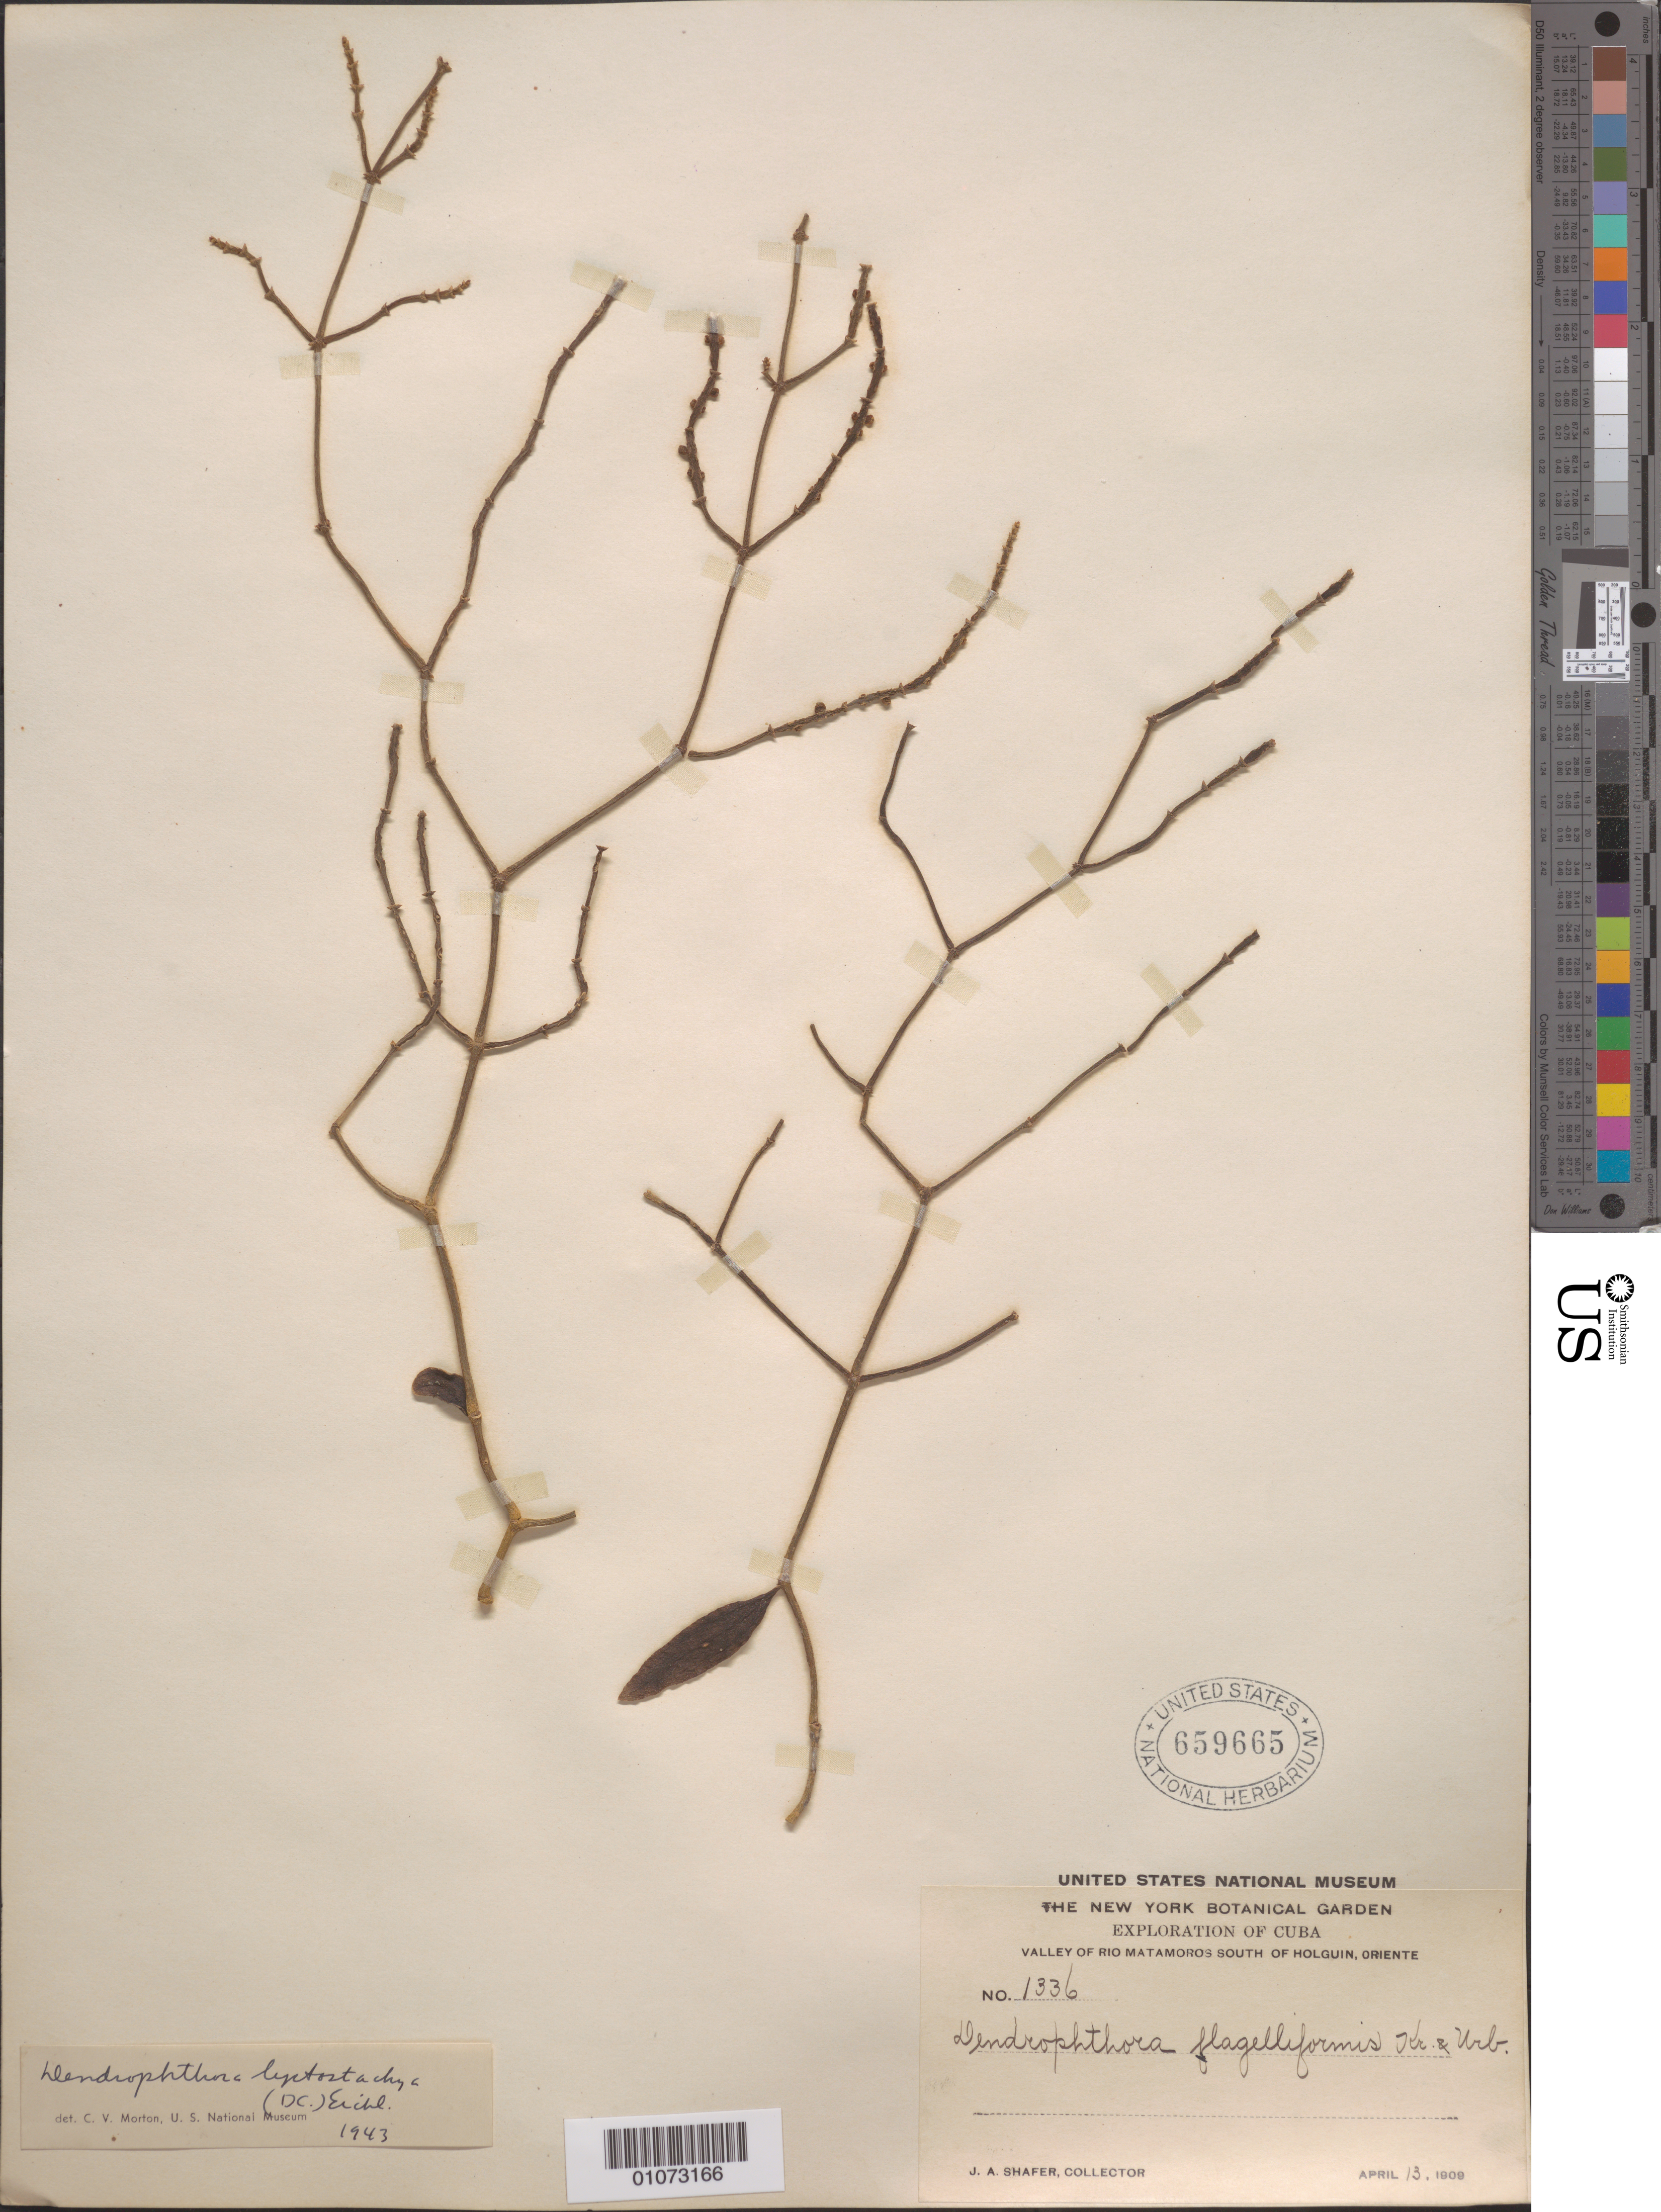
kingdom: Plantae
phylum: Tracheophyta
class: Magnoliopsida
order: Santalales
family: Viscaceae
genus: Dendrophthora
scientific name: Dendrophthora leptostachya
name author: (DC.) Eichler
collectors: J. A. Shafer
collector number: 1336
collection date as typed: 13 Apr 1909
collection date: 1909-04-13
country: Cuba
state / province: Holguín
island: Cuba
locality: Valley of Rio Matamoros S of Holguin, Oriente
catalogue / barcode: US 659665